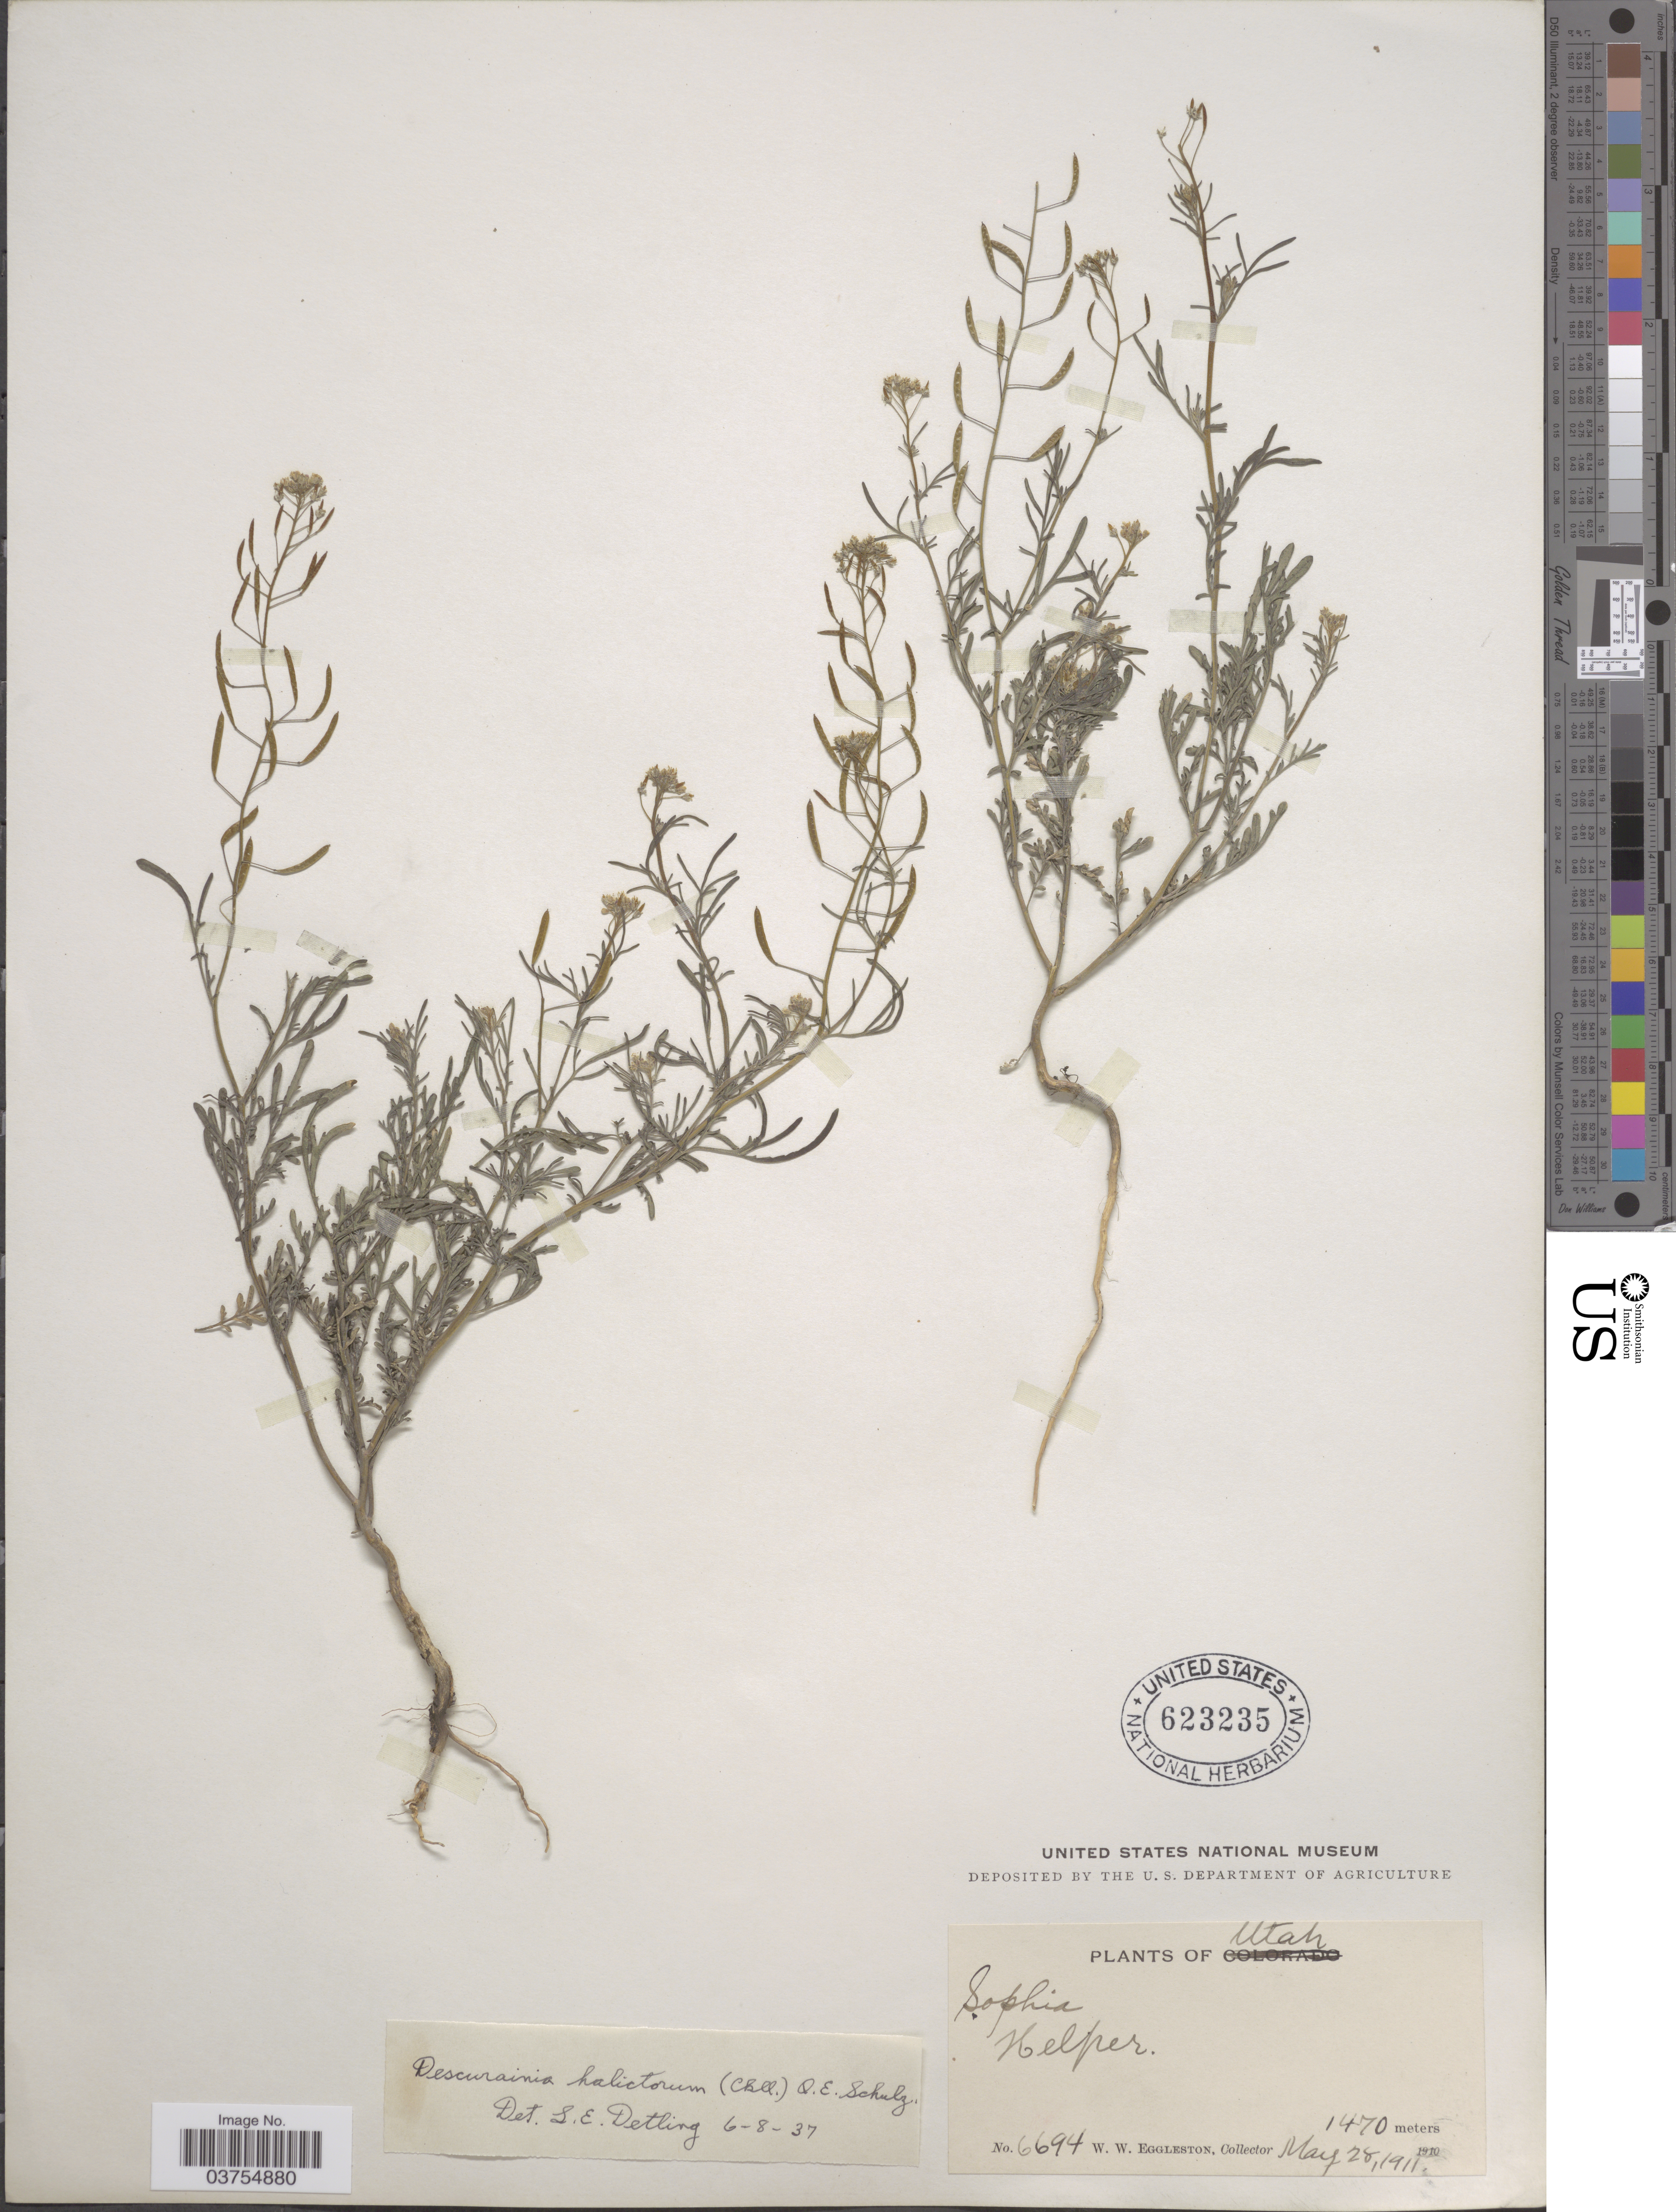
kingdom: Plantae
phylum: Tracheophyta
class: Magnoliopsida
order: Brassicales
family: Brassicaceae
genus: Descurainia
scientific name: Descurainia pinnata subsp. halictorum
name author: (Cockerell) Detling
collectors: W. W. Eggleston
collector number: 6694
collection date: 1911-05-28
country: United States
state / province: Utah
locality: Helper.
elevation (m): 1470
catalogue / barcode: US 623235